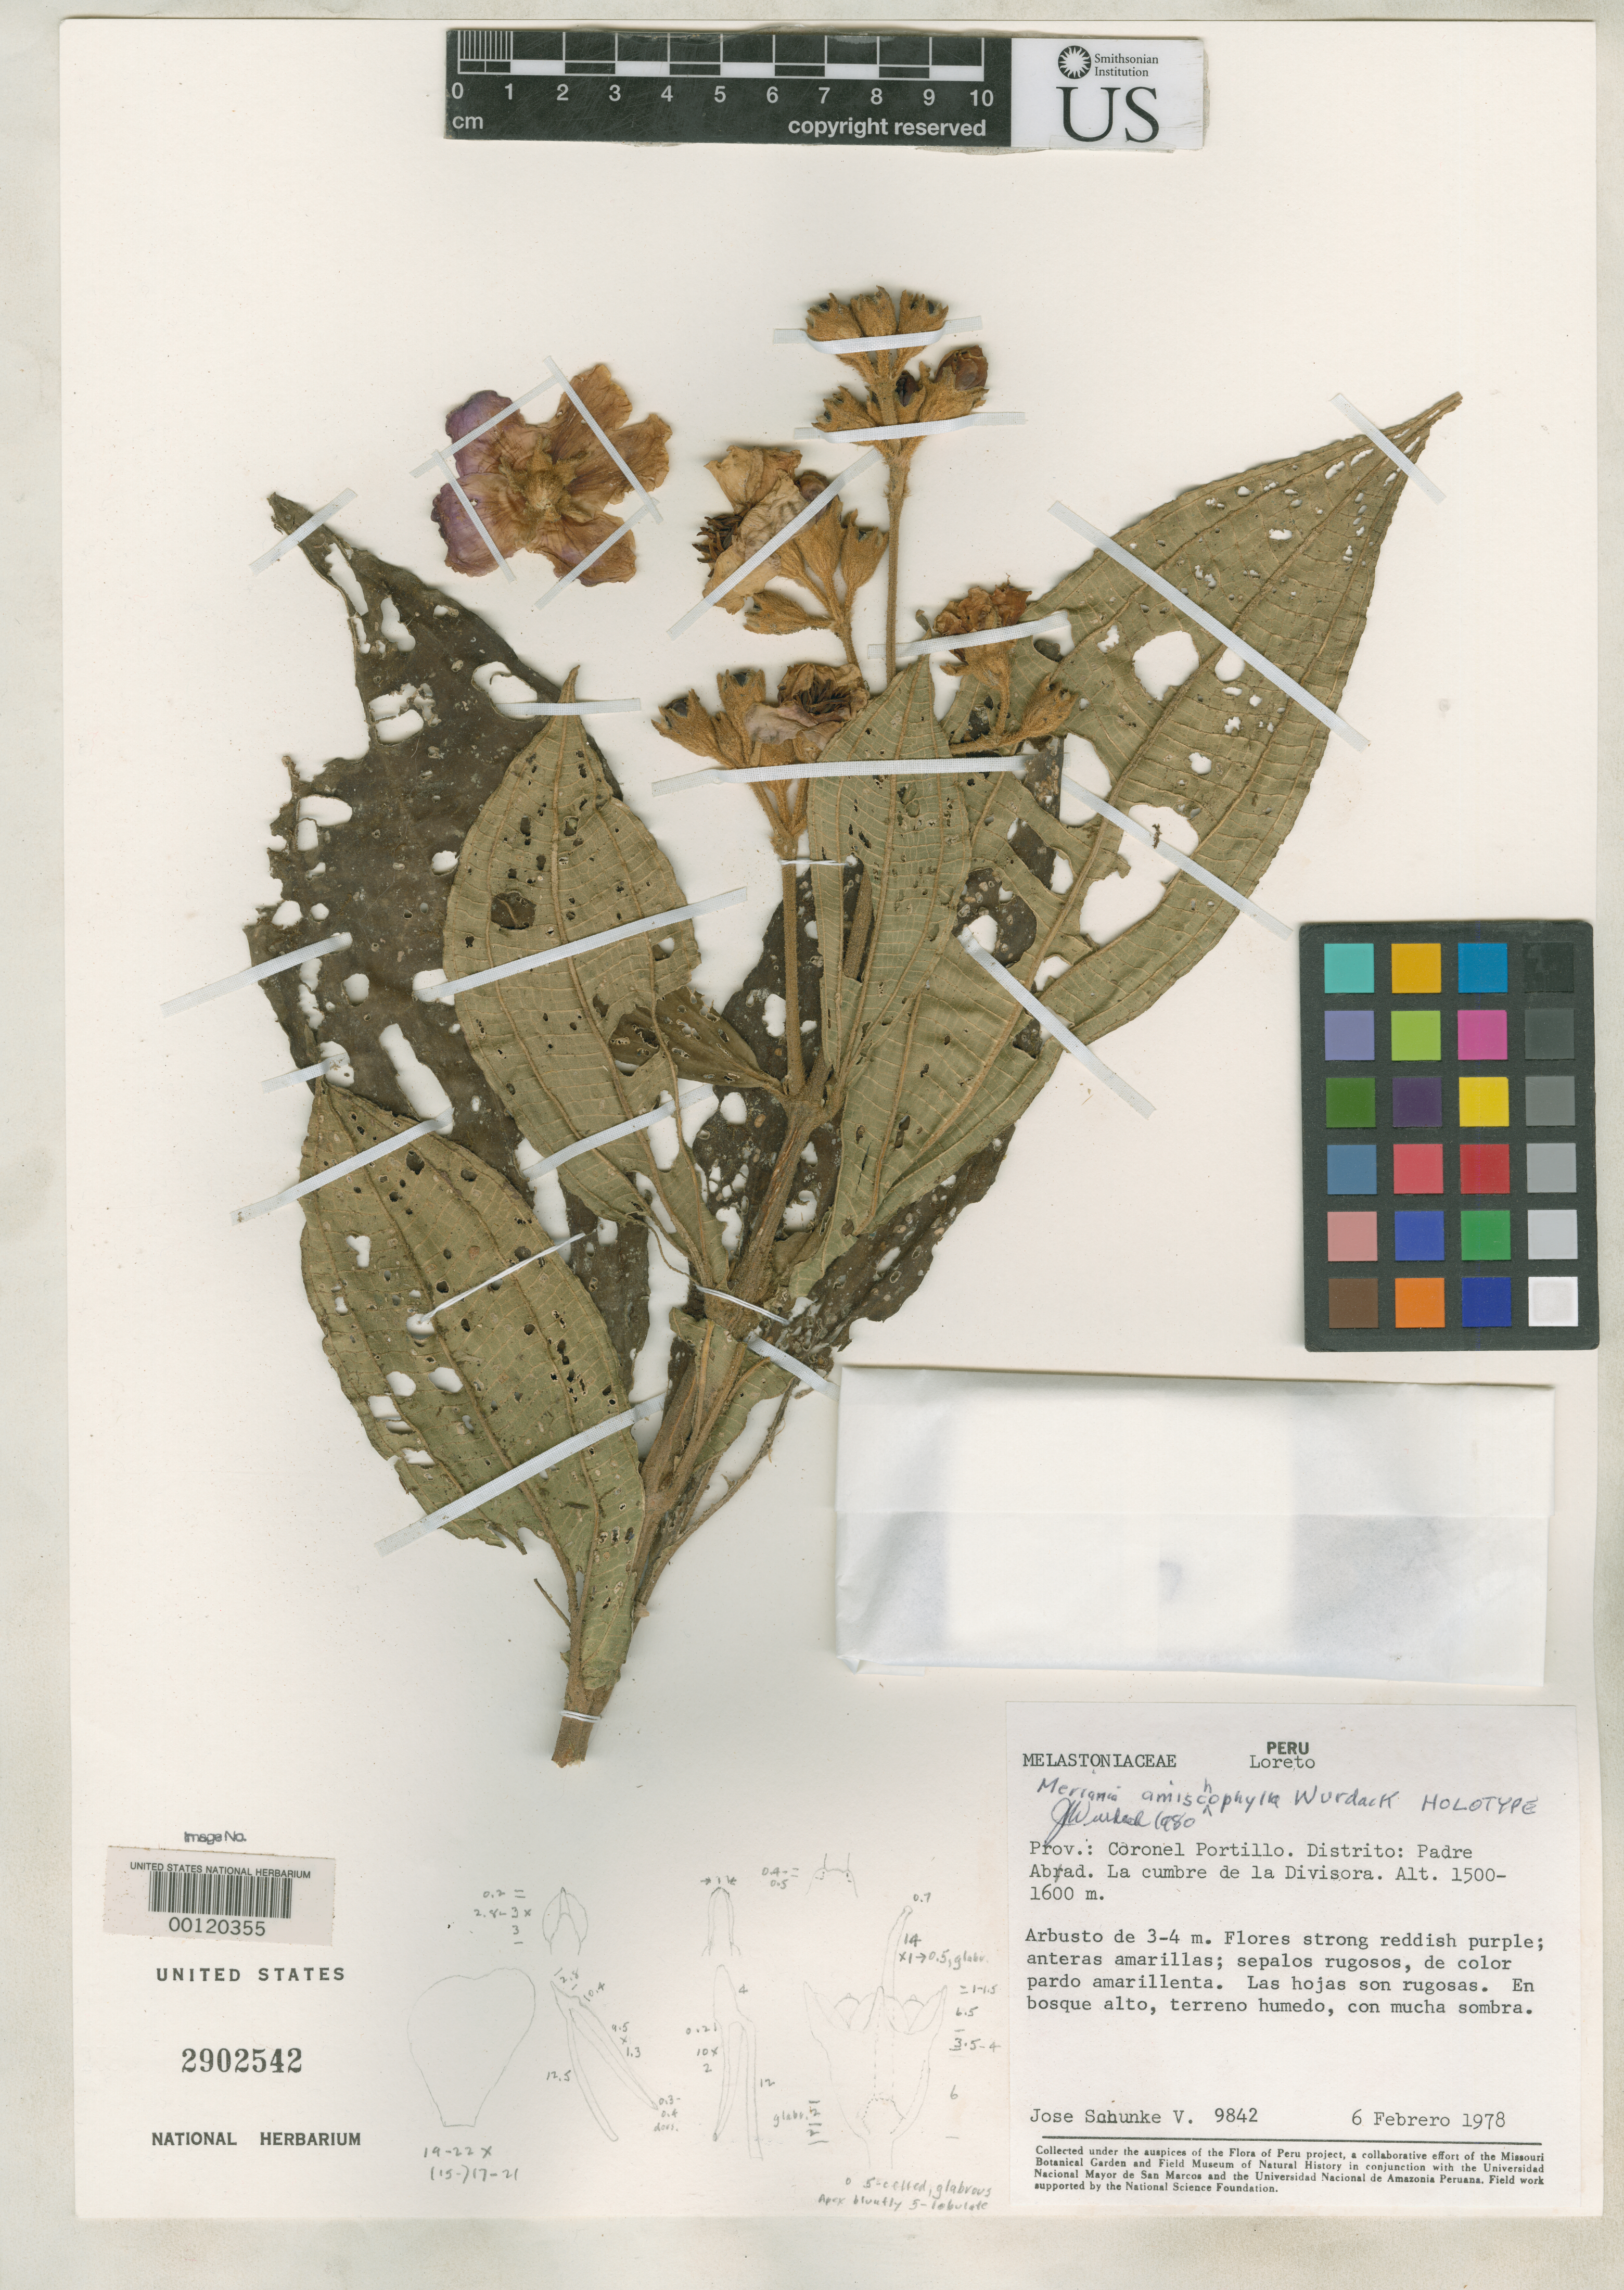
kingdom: Plantae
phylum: Tracheophyta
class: Magnoliopsida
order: Myrtales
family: Melastomataceae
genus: Meriania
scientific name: Meriania amischophylla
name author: Wurdack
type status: Holotype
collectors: J. Schunke Vigo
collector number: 9842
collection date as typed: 06 Feb 1978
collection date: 1978-02-06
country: Peru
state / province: Loreto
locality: Divisora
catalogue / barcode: US 2902542